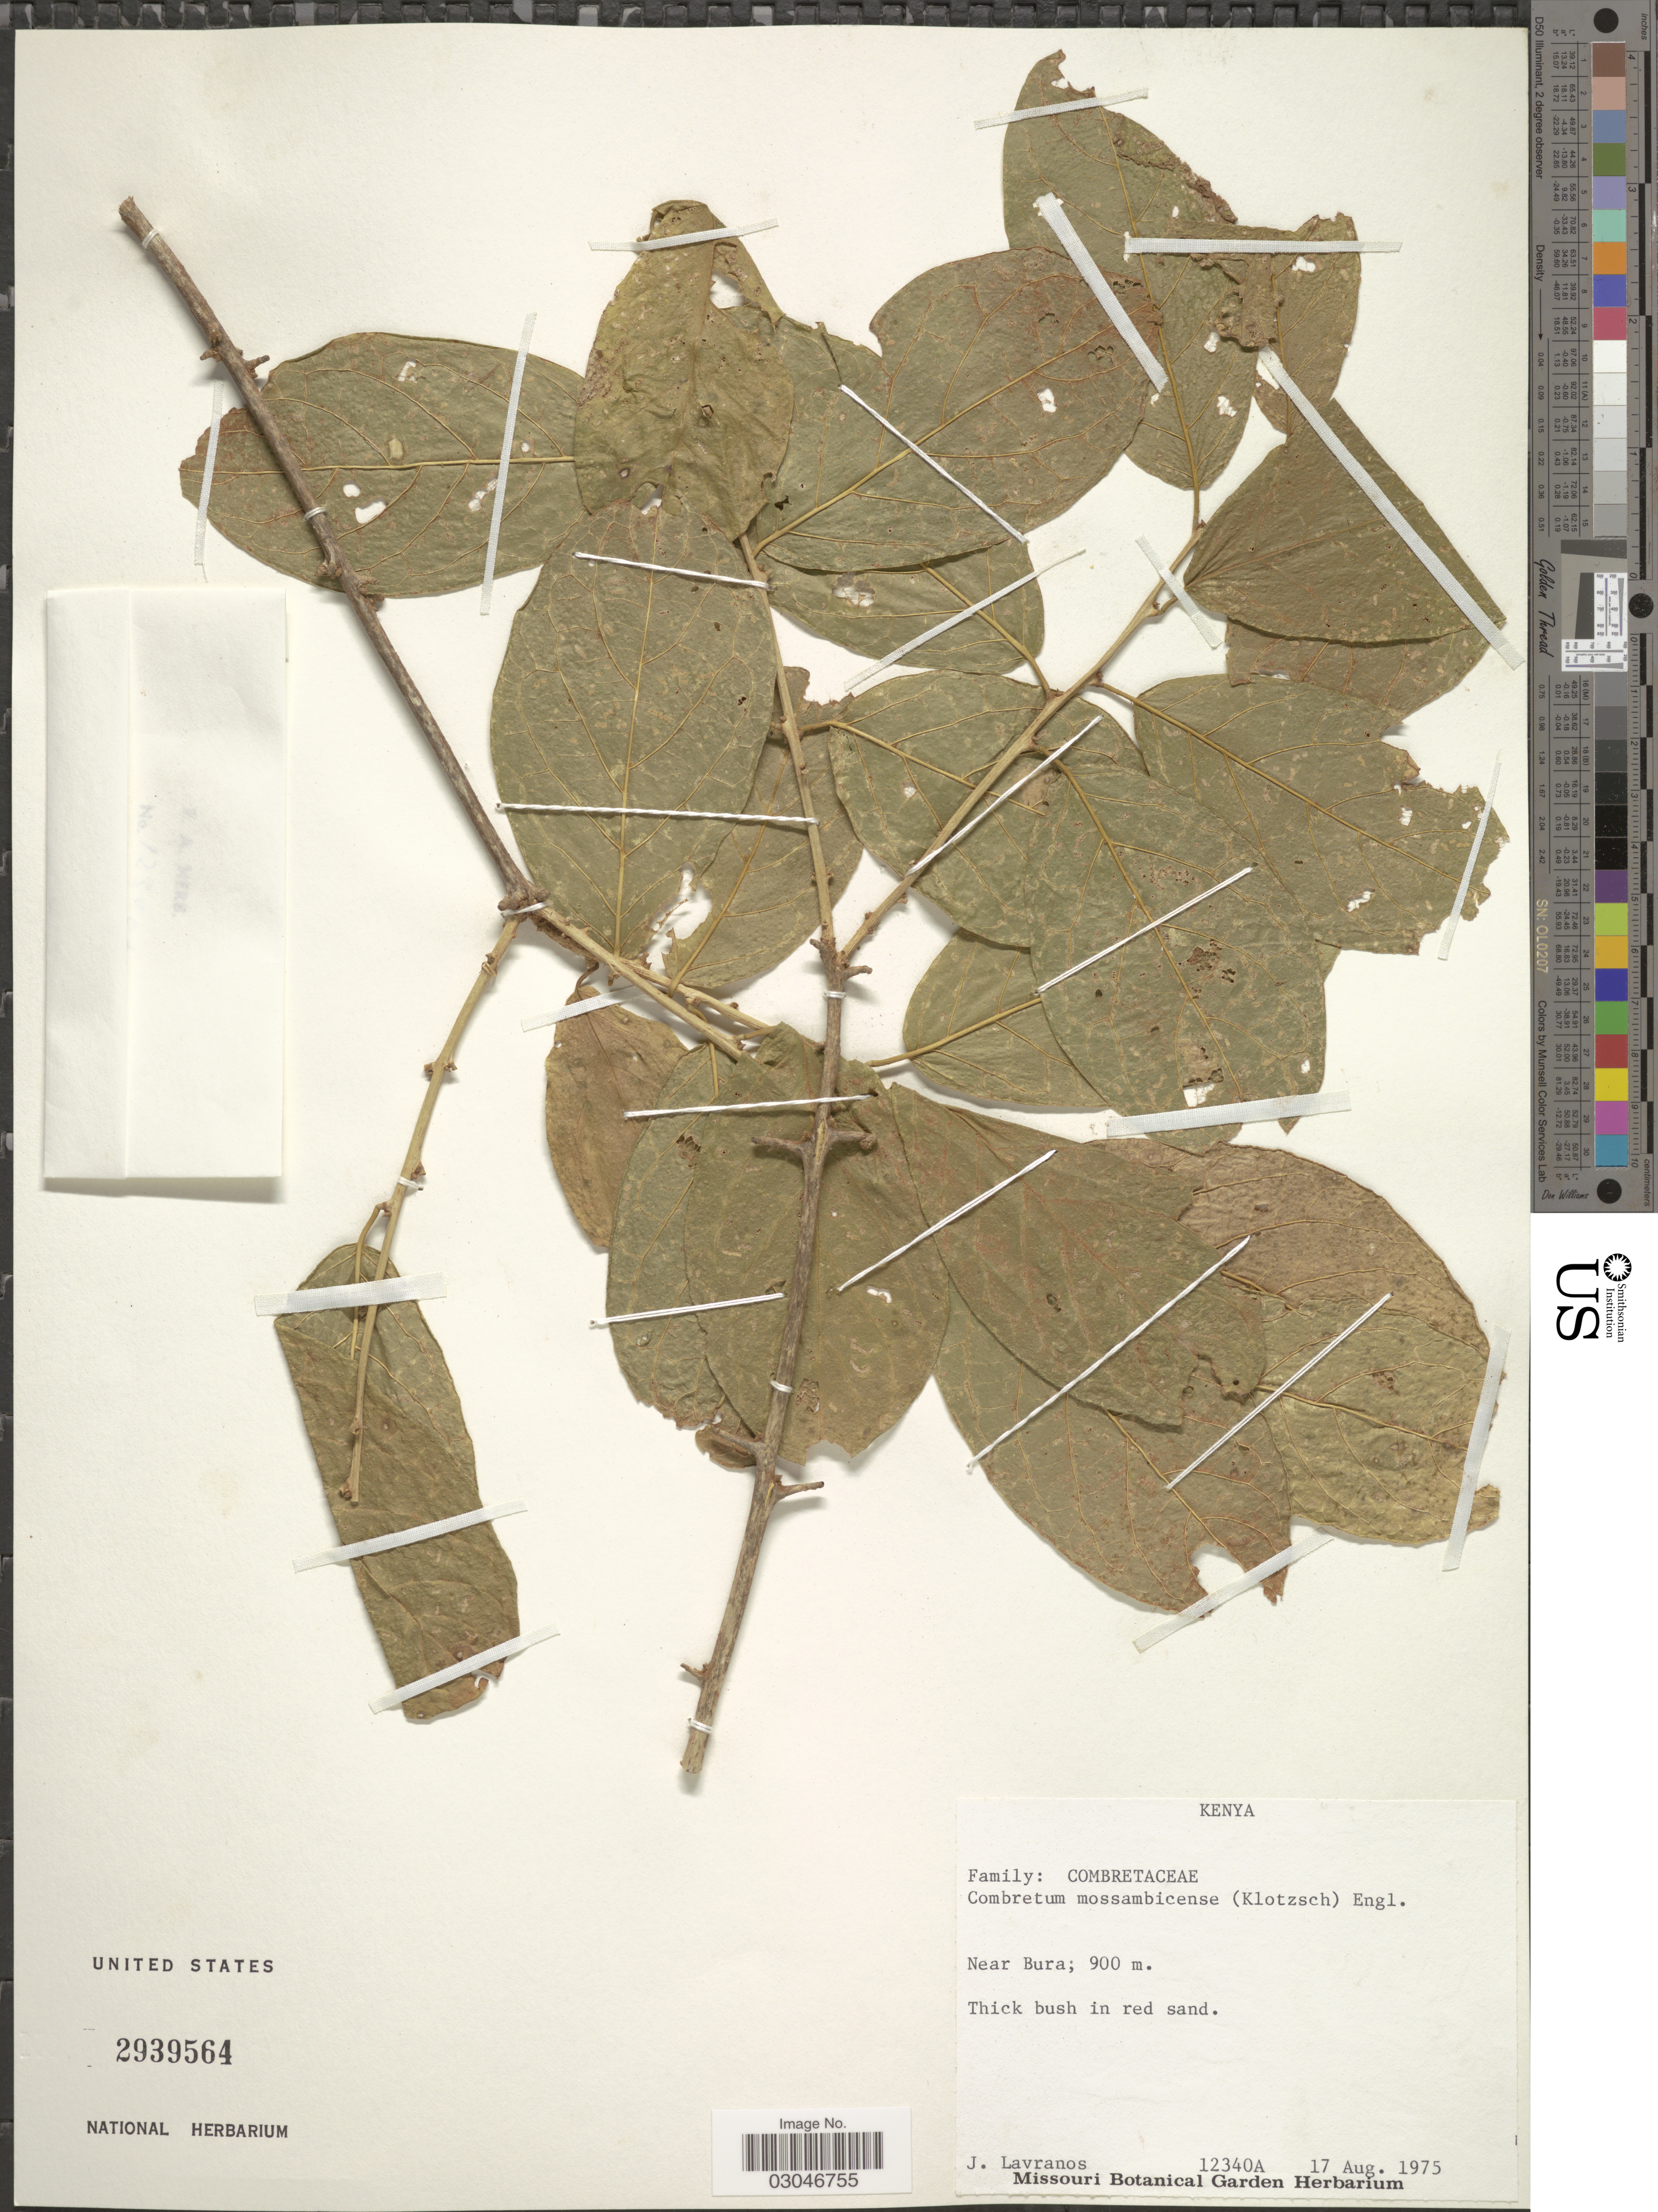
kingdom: Plantae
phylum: Tracheophyta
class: Magnoliopsida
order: Myrtales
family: Combretaceae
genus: Combretum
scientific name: Combretum mossambicense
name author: (Klotzsch) Engl.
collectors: J. Lavranos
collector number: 12340A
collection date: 1975-08-17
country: Kenya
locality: Near Bura.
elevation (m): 900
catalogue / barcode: US 2939564